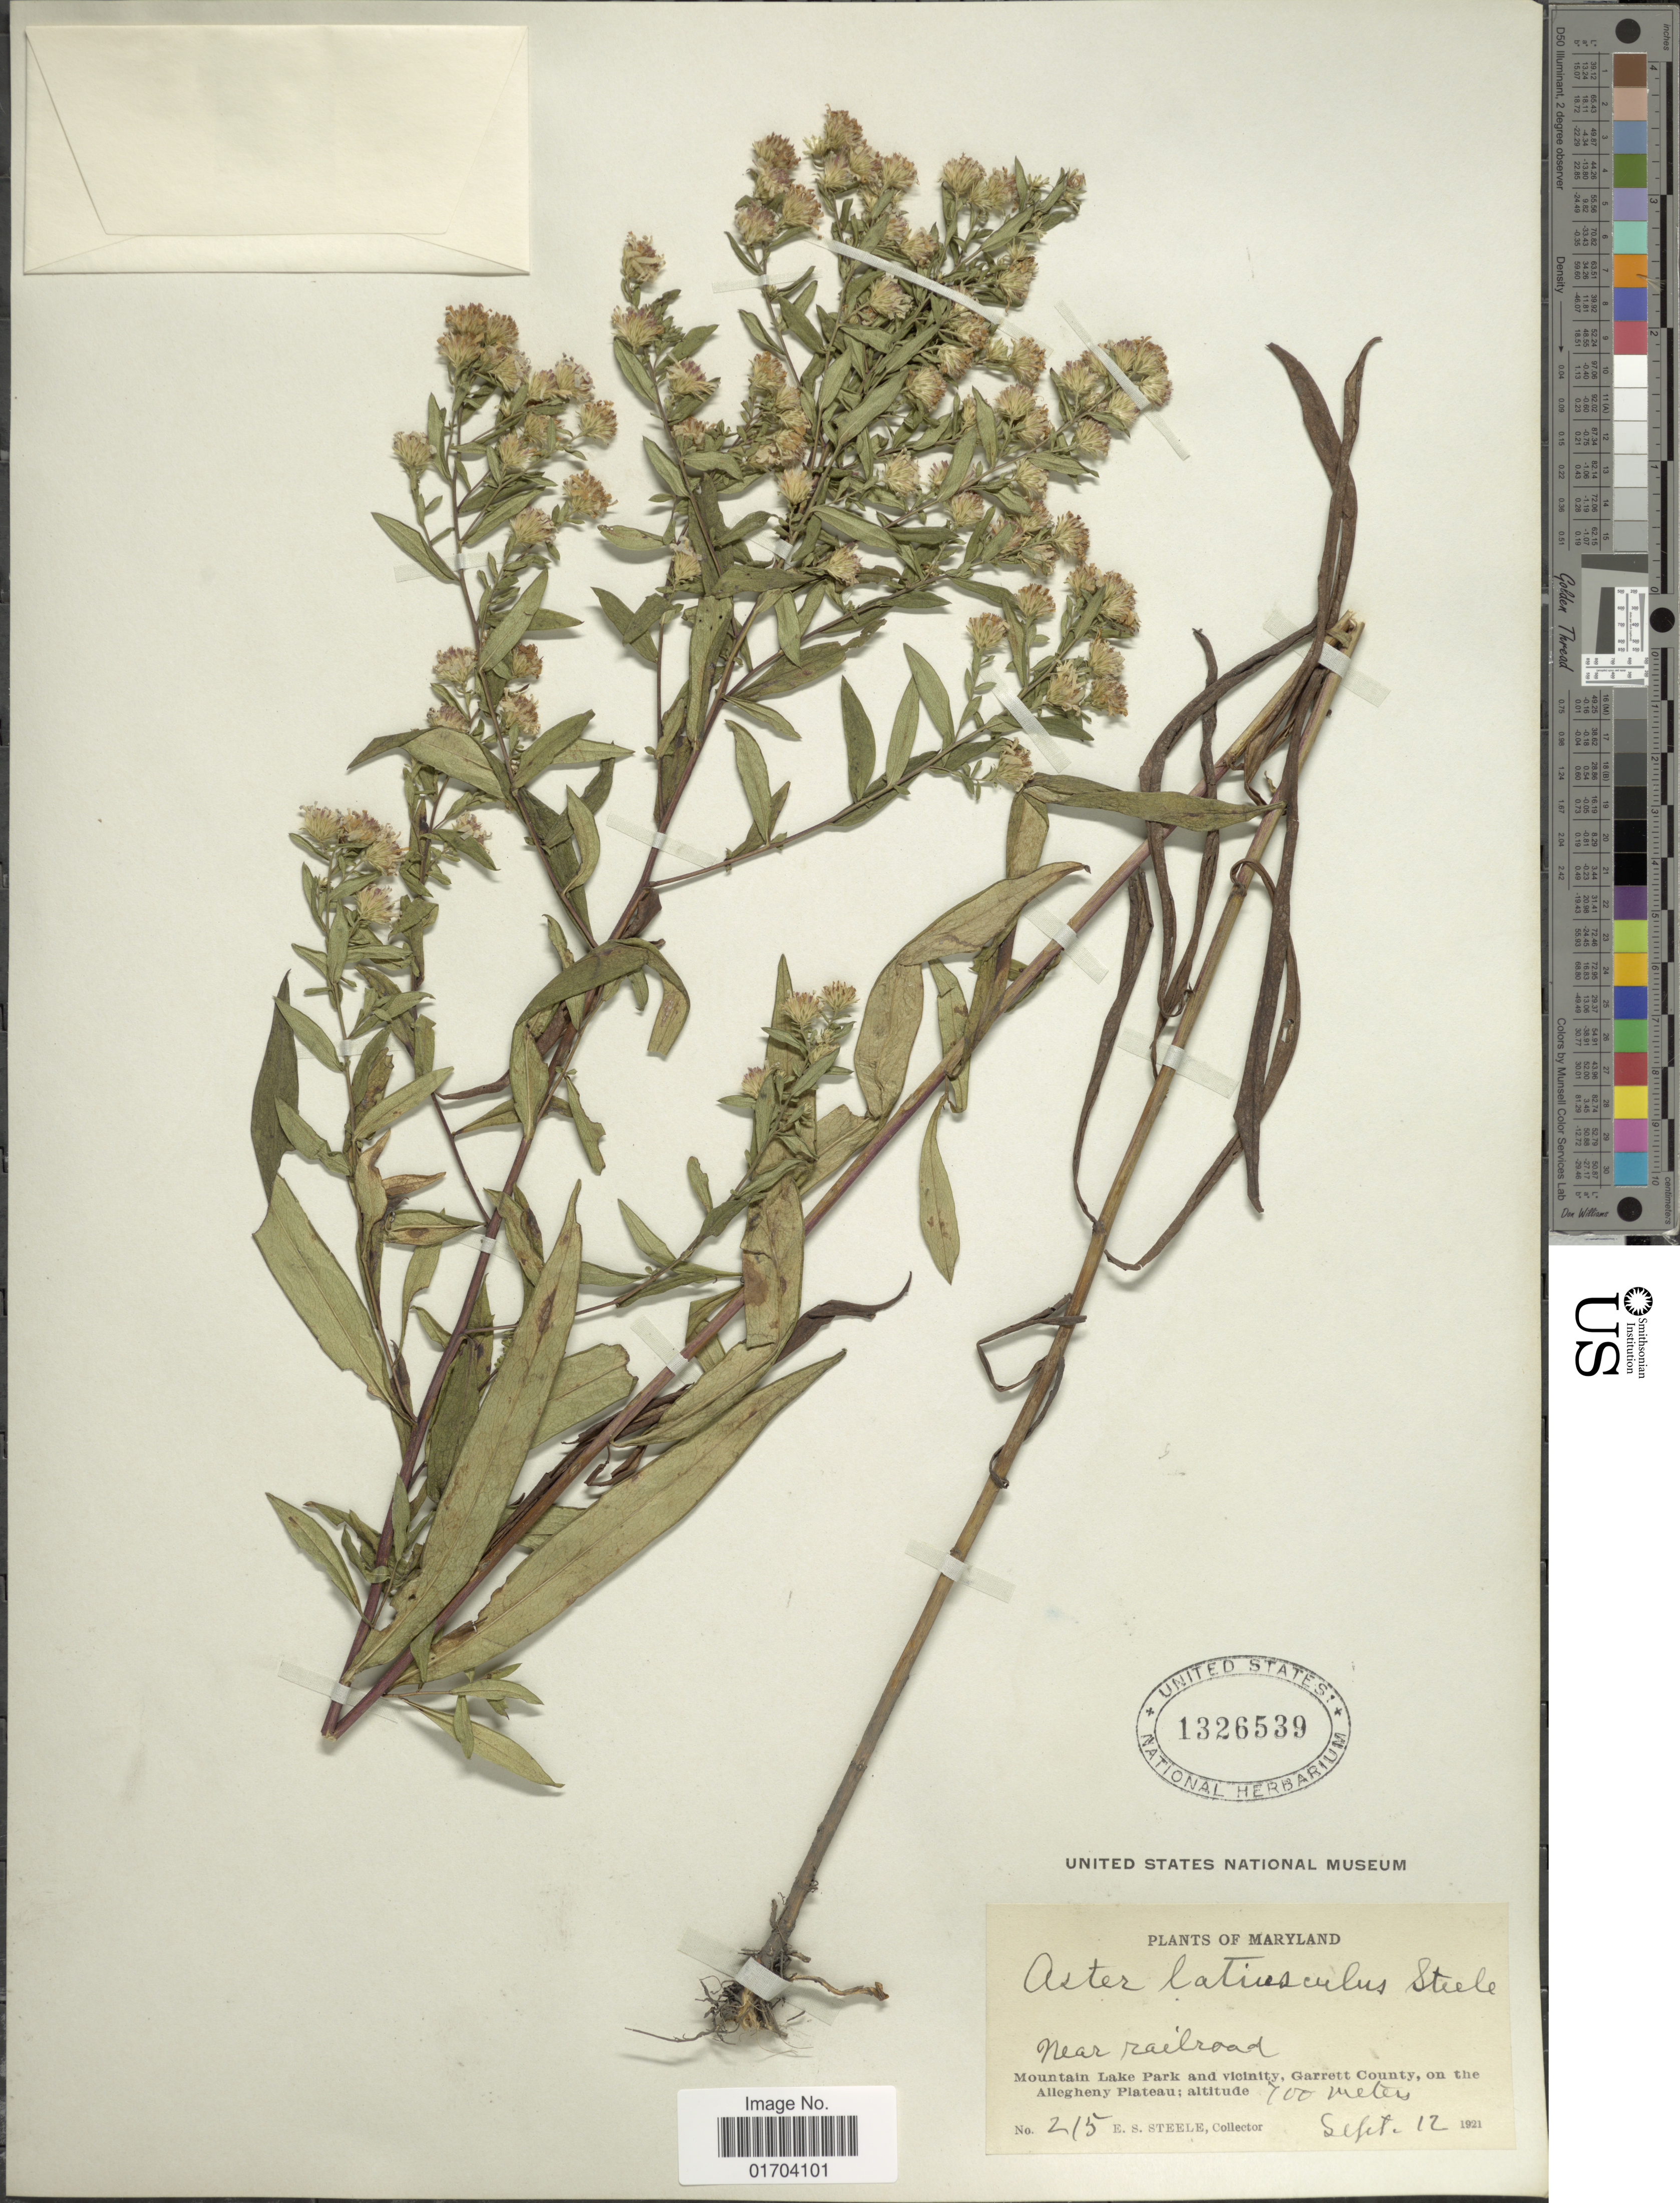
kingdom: Plantae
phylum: Tracheophyta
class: Magnoliopsida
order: Asterales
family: Asteraceae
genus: Aster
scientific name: Aster latiusculus E.S. Steele sp. nov. ined.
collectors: E. Steele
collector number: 215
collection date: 1921-09-12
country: United States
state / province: Maryland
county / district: Garrett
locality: Near railroad, Mountain Lake Park and Vicinity, Garrett County, on the Allegheny Plateau.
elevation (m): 700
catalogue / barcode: US 1326539